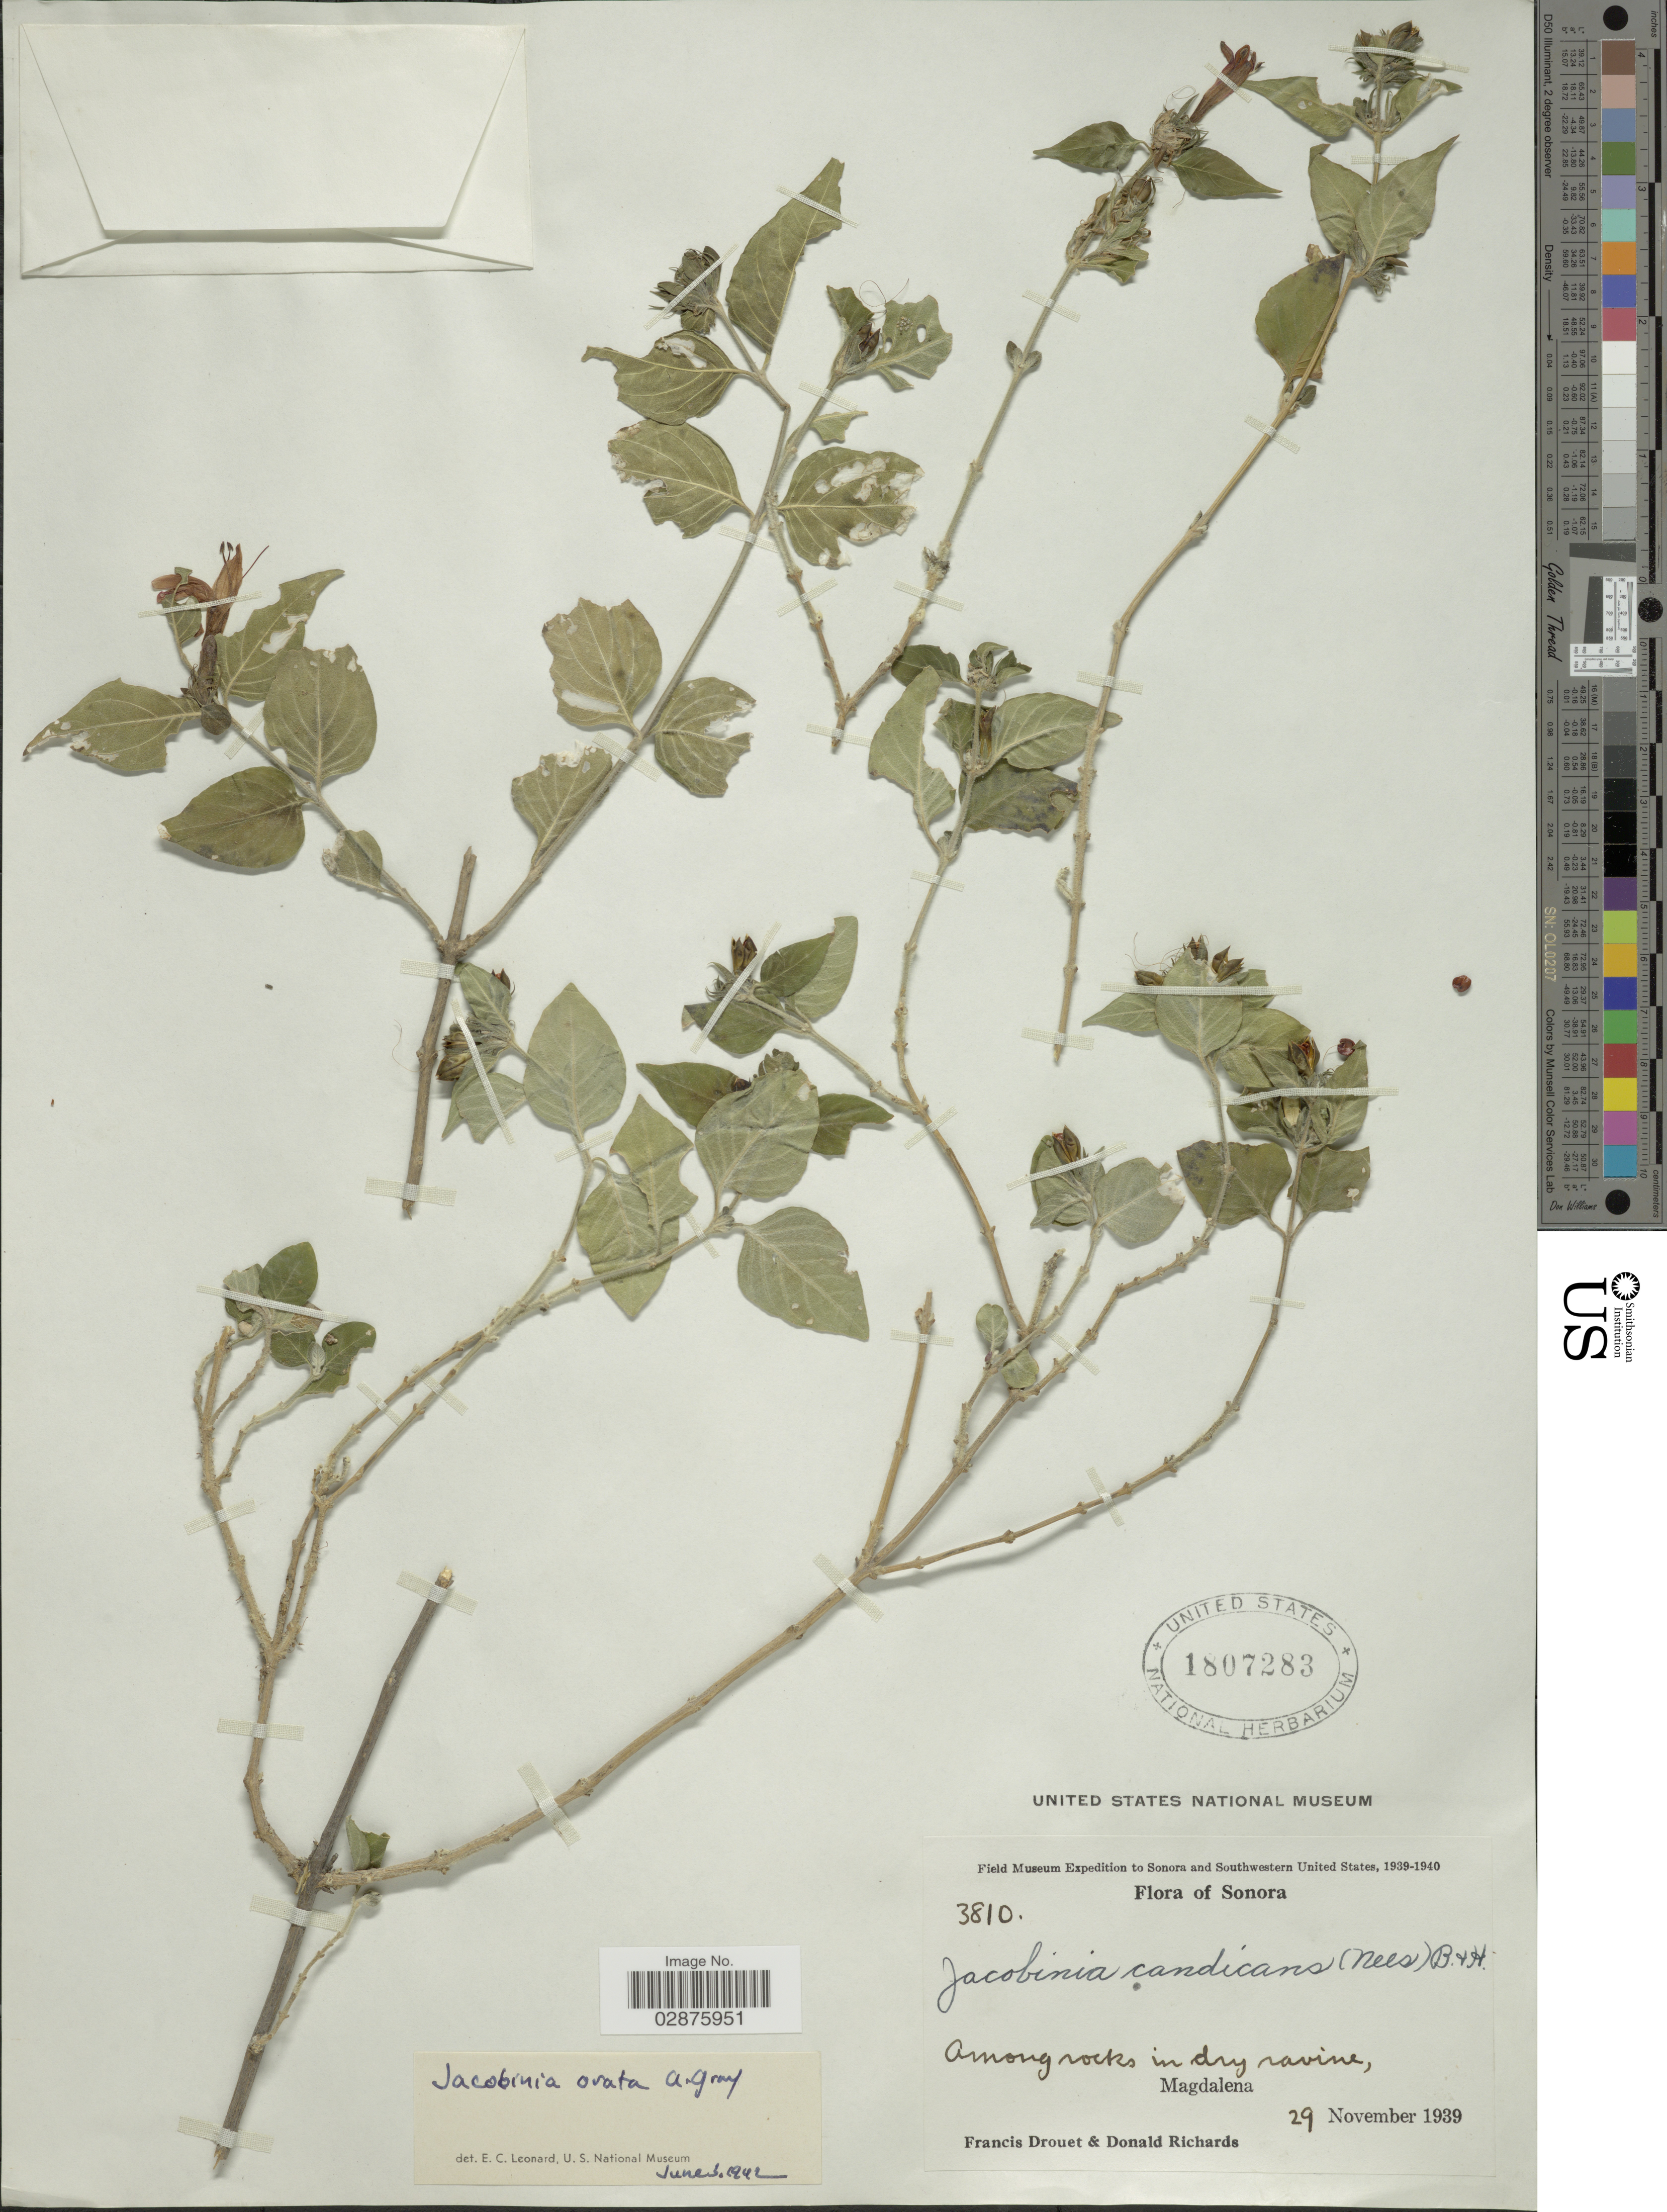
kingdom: Plantae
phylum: Tracheophyta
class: Magnoliopsida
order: Lamiales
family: Acanthaceae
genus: Justicia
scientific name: Justicia candicans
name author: (Nees) L.D. Benson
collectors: F. E. Drouet & D. Richards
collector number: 3810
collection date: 1939-11-29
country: Mexico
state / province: Sonora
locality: Among rocks in dry ravine, Magdalena.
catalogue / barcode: US 1807283